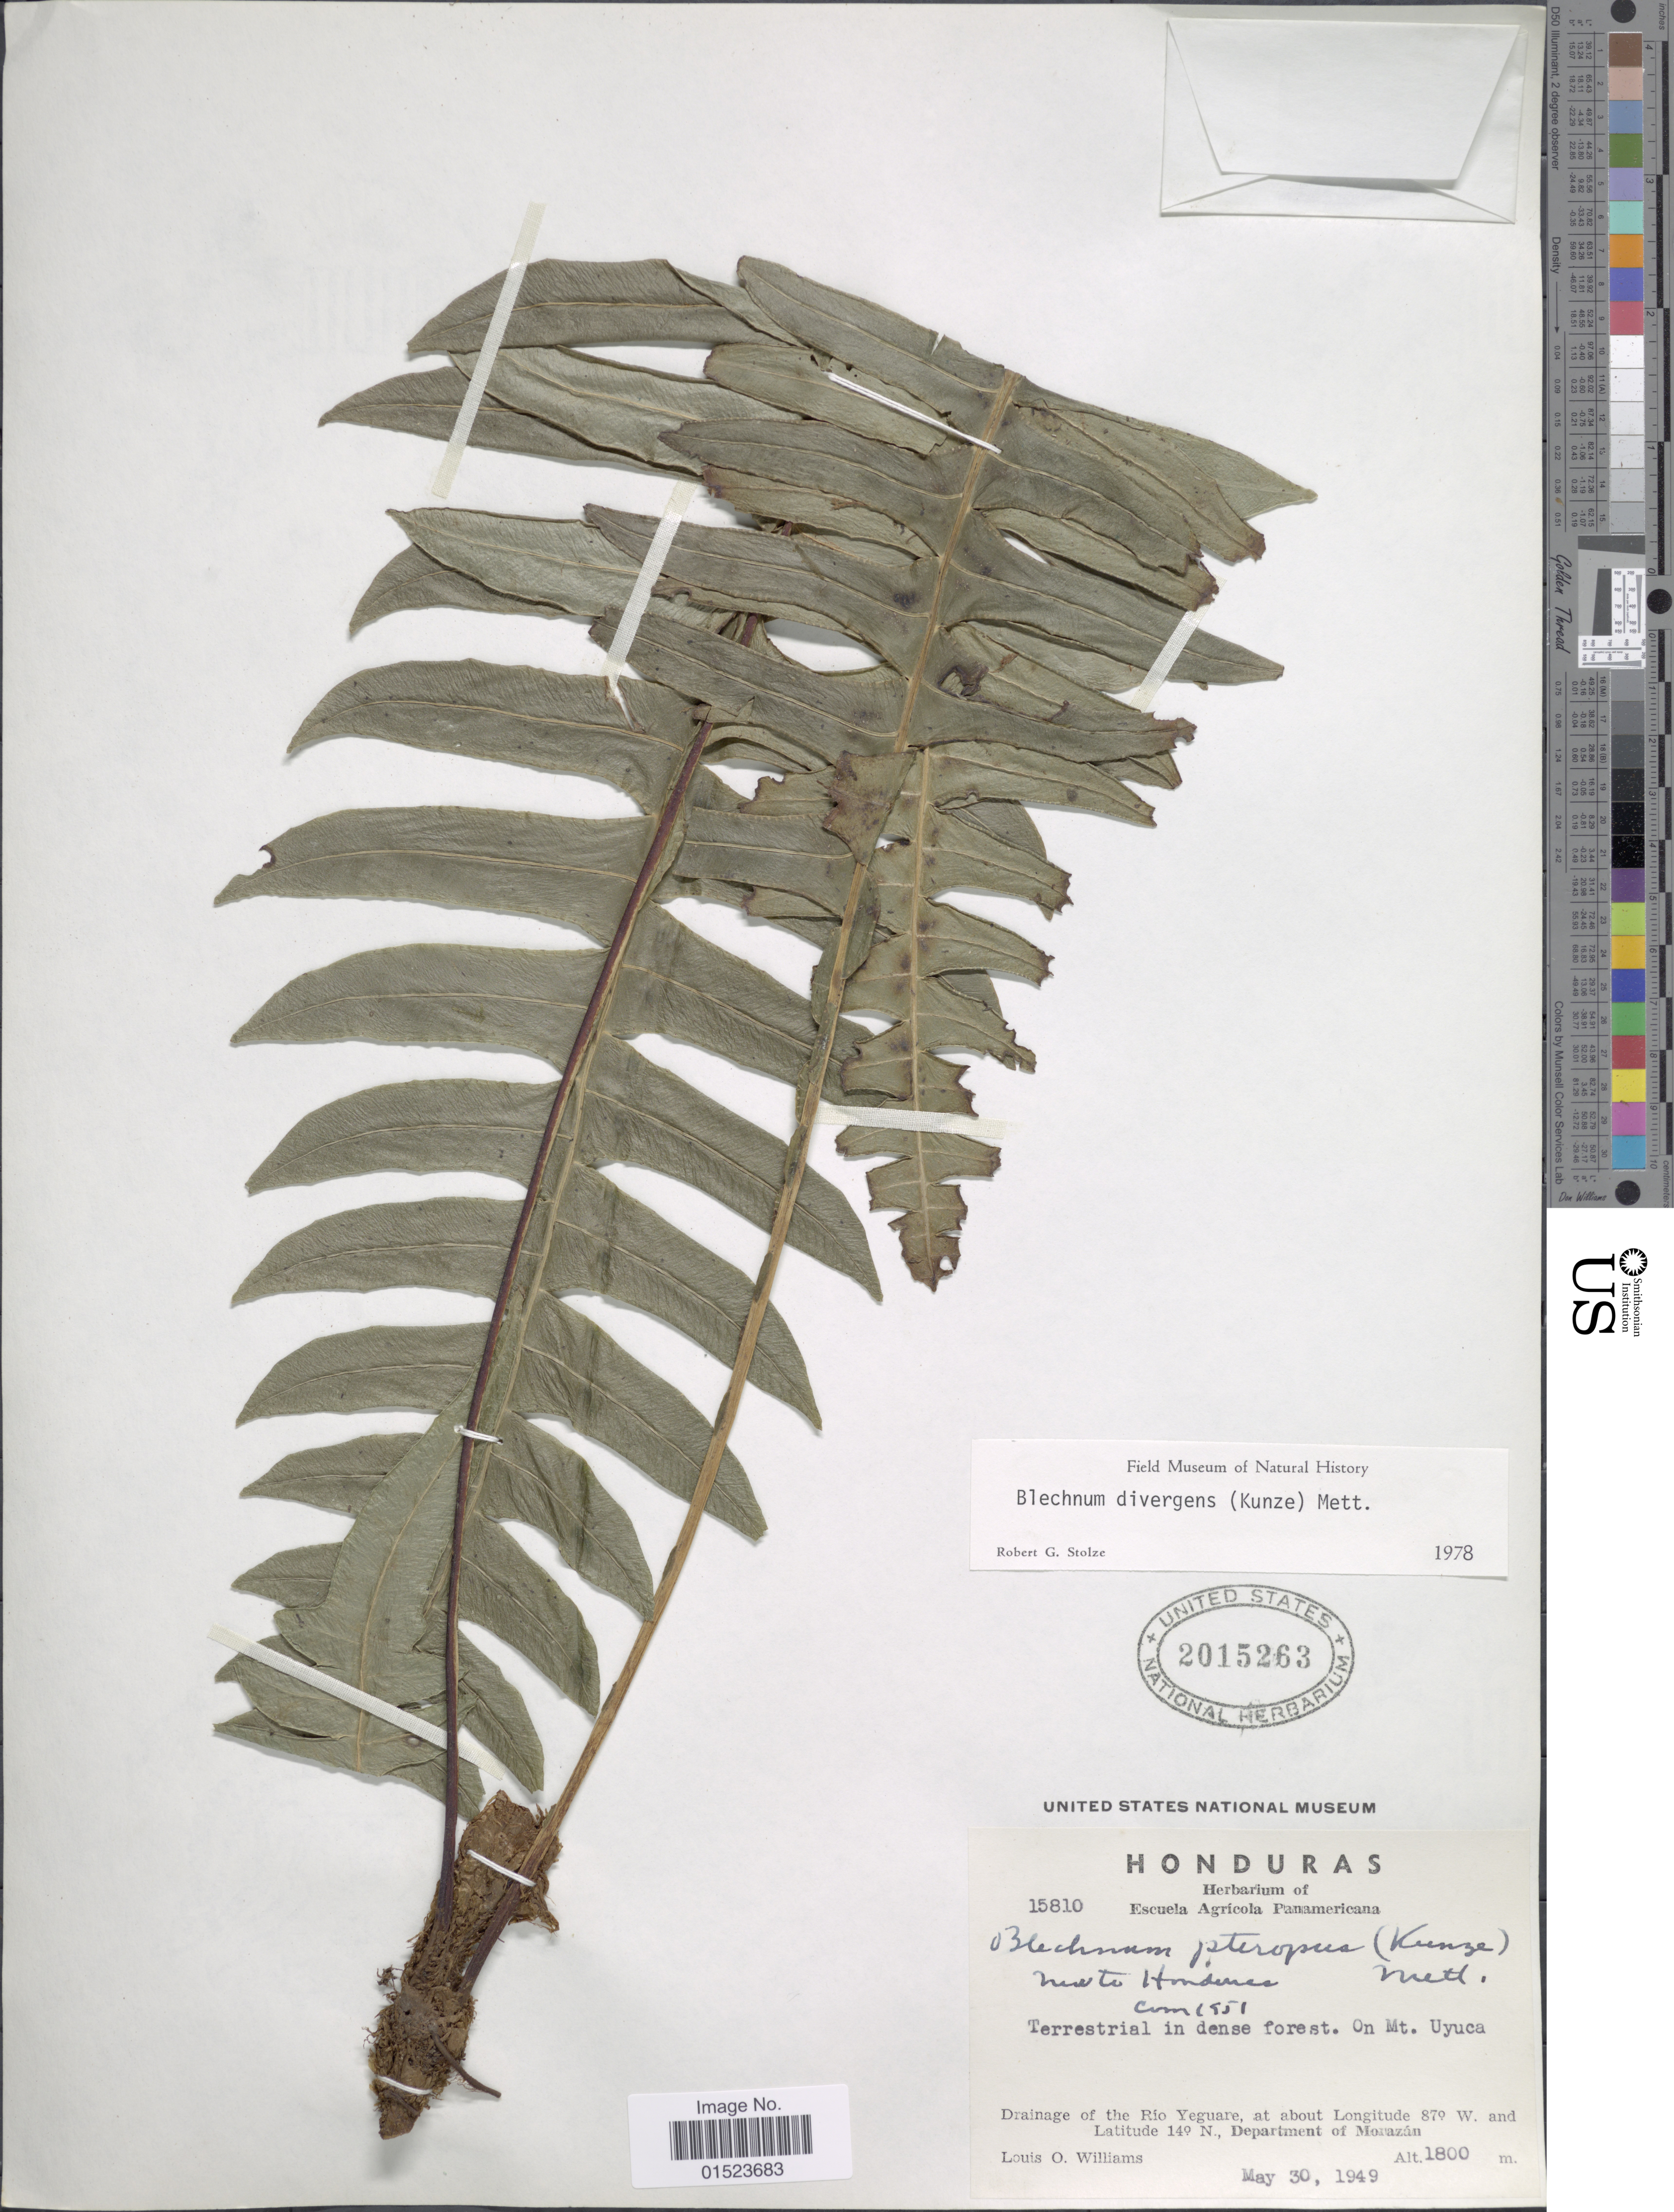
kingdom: Plantae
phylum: Tracheophyta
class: Polypodiopsida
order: Polypodiales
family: Blechnaceae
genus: Blechnum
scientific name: Blechnum divergens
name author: (Kunze) Mett.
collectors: L. O. Williams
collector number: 15810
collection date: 1949-05-30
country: Honduras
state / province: Fco. Morazán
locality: Drainage of the Río Yeguare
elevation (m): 1800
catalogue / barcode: US 2015263